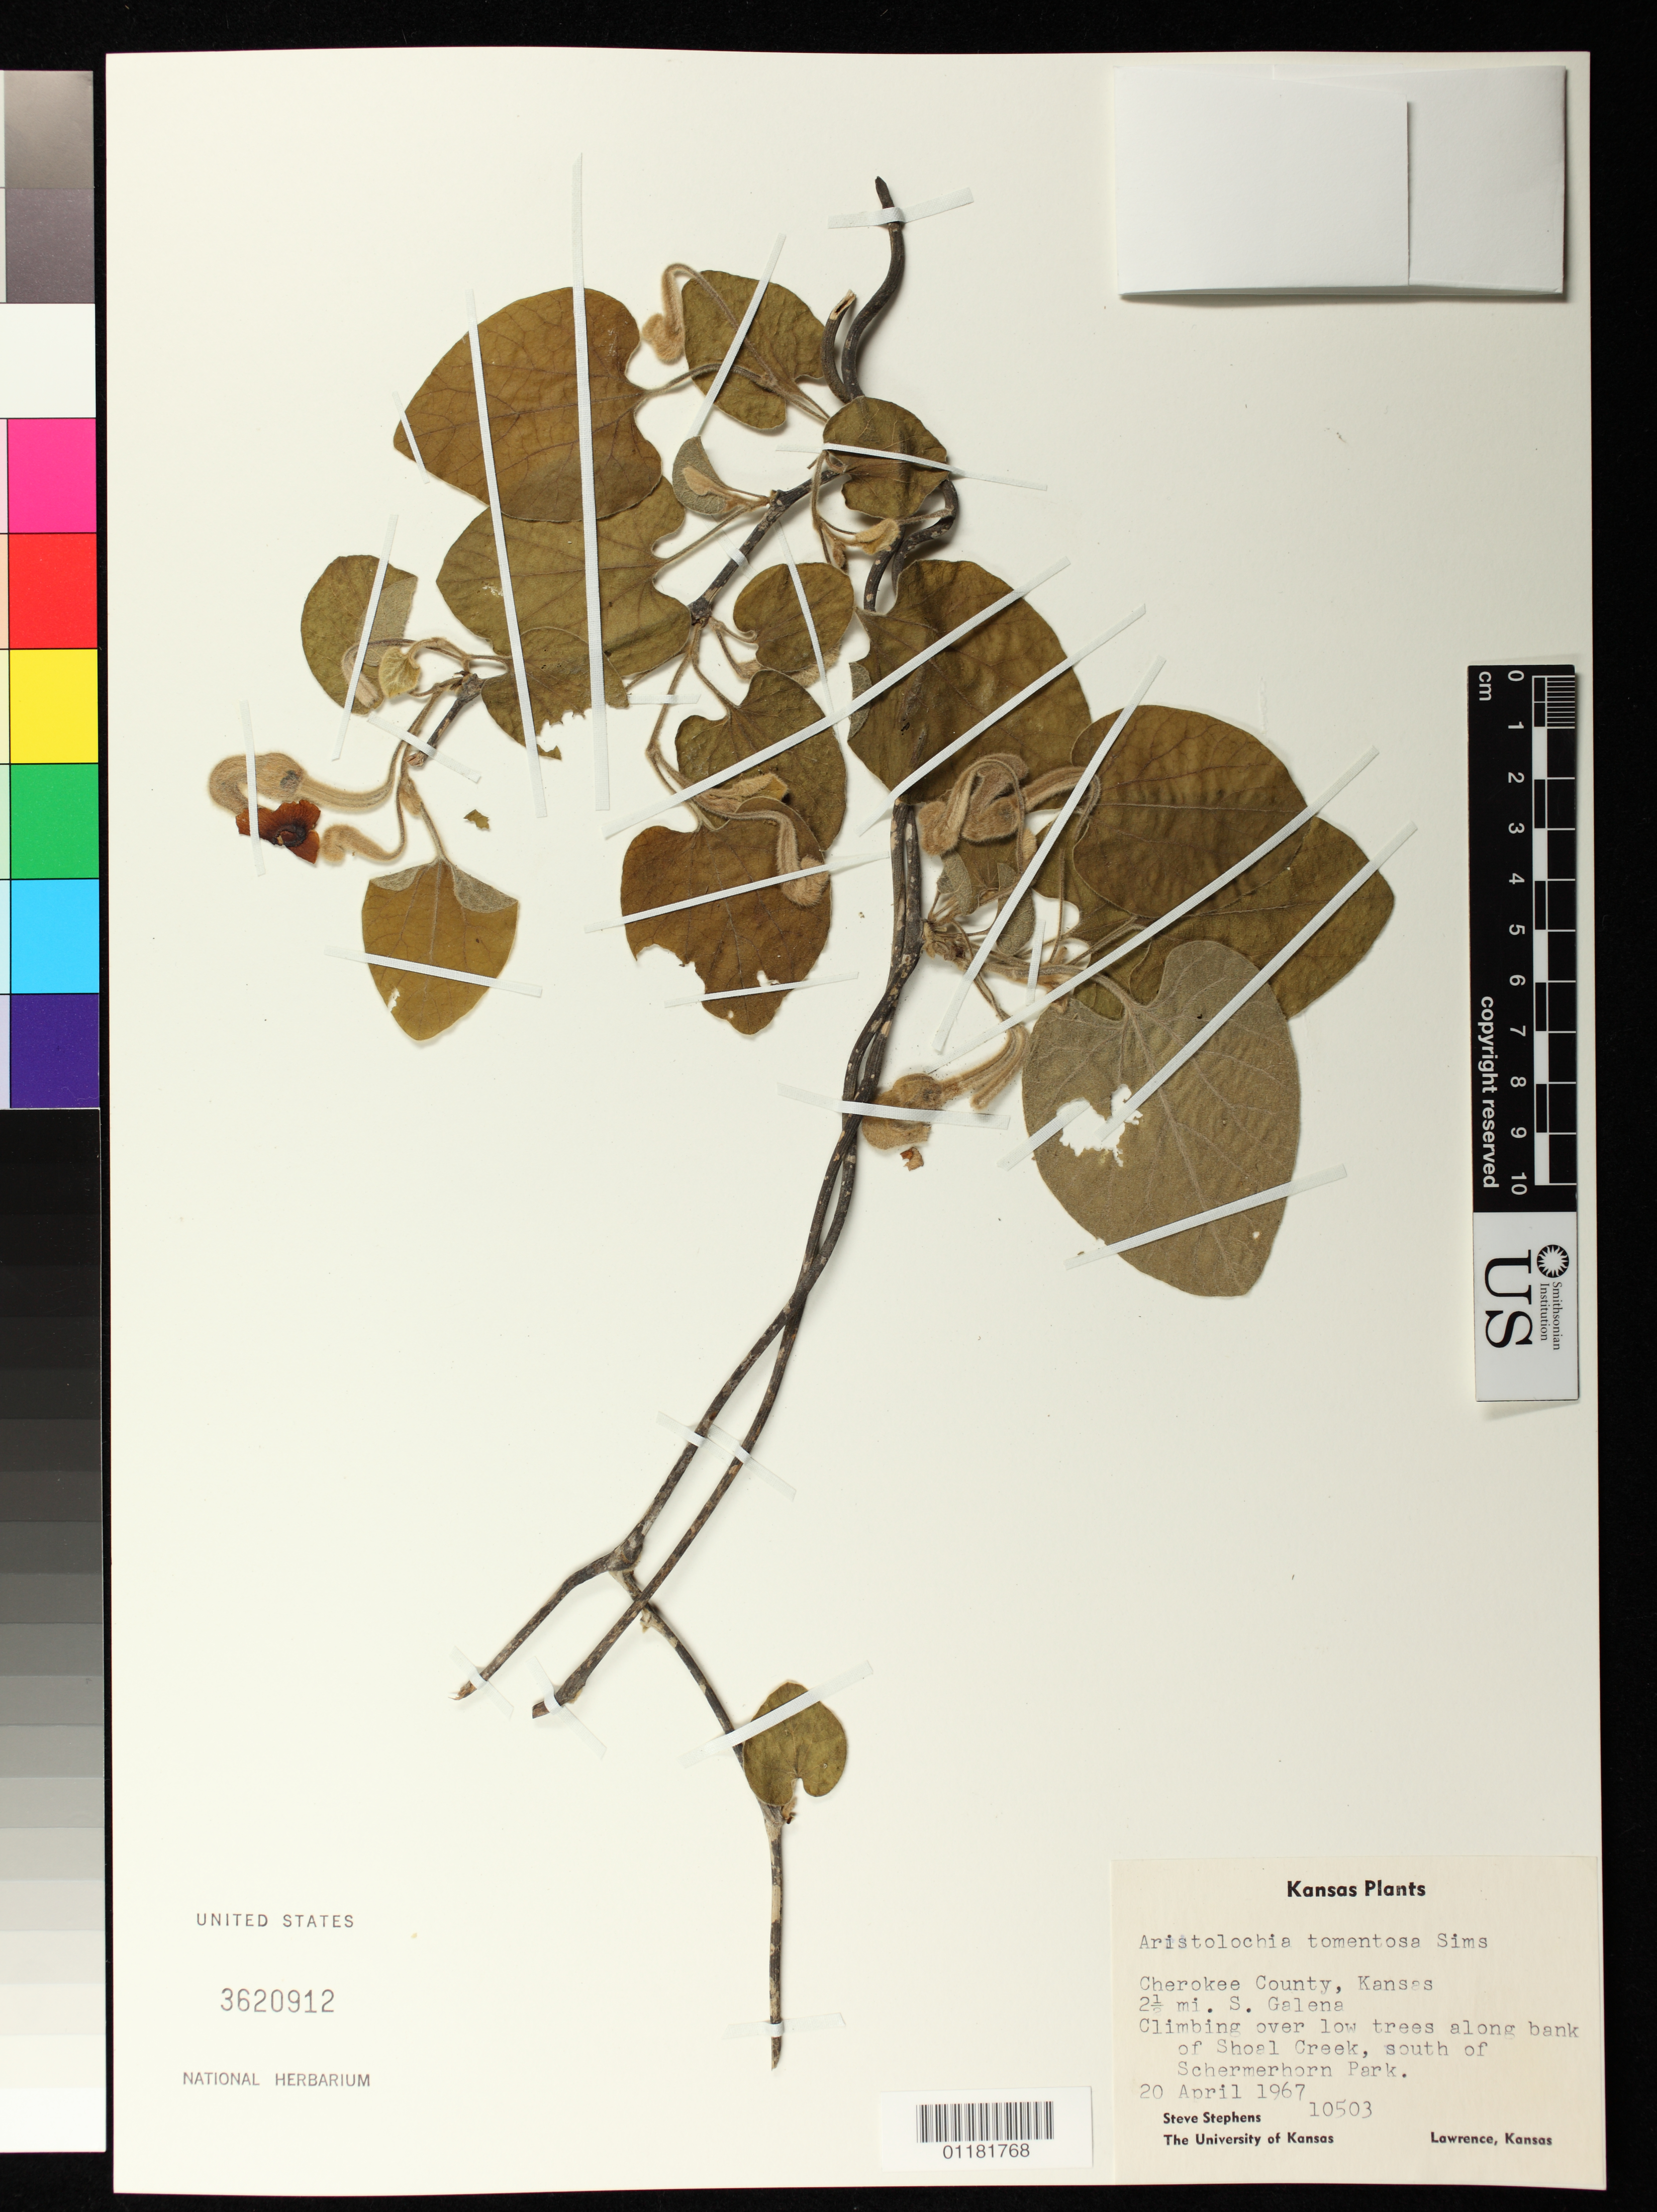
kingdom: Plantae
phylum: Tracheophyta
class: Magnoliopsida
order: Piperales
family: Aristolochiaceae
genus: Aristolochia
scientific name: Aristolochia tomentosa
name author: Sims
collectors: S. Stephens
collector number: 10503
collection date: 1967-04-20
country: United States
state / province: Kansas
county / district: Cherokee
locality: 2 1/2 ml. S. Galena. Shoal Creek, south of Schermerhorn Park. Cherokee County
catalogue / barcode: US 3620912